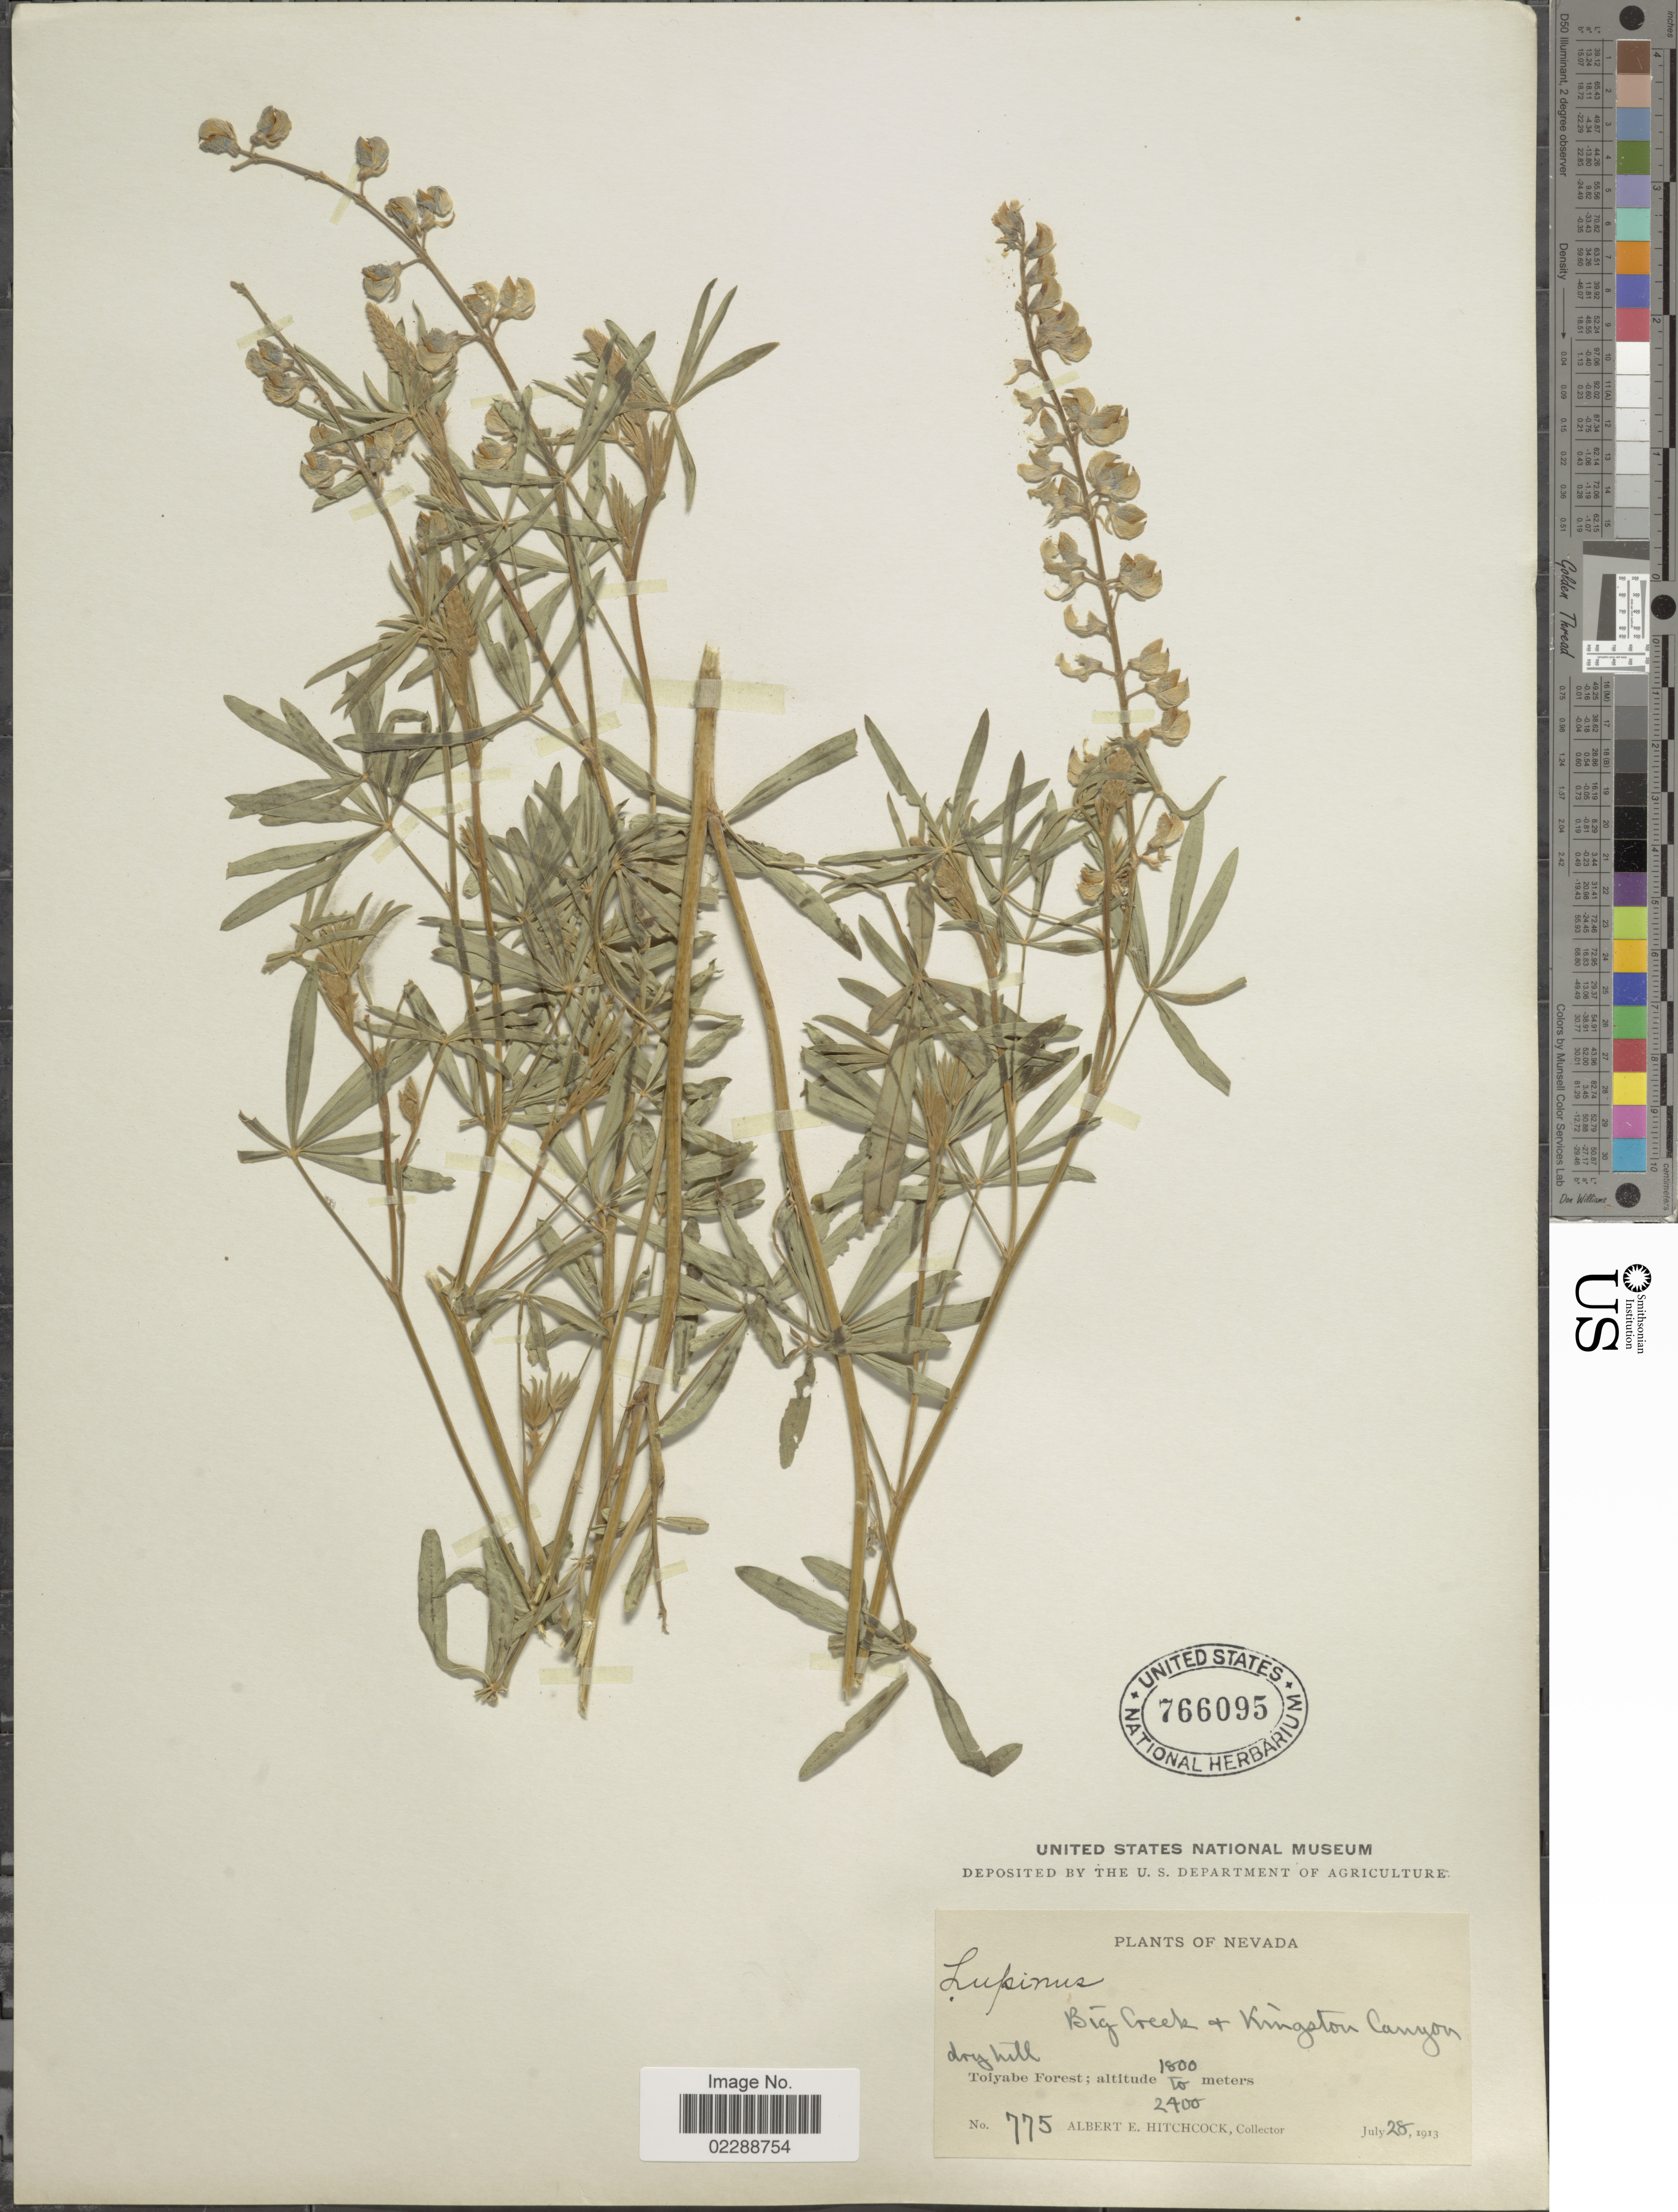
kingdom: Plantae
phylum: Tracheophyta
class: Magnoliopsida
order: Fabales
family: Fabaceae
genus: Lupinus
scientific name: Lupinus sp.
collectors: A. Hitchcock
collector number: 775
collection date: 1913-07-28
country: United States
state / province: Nevada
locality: Toiyabe Forest, Big CReek, Kingston Canyon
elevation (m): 1800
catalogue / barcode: US 766095